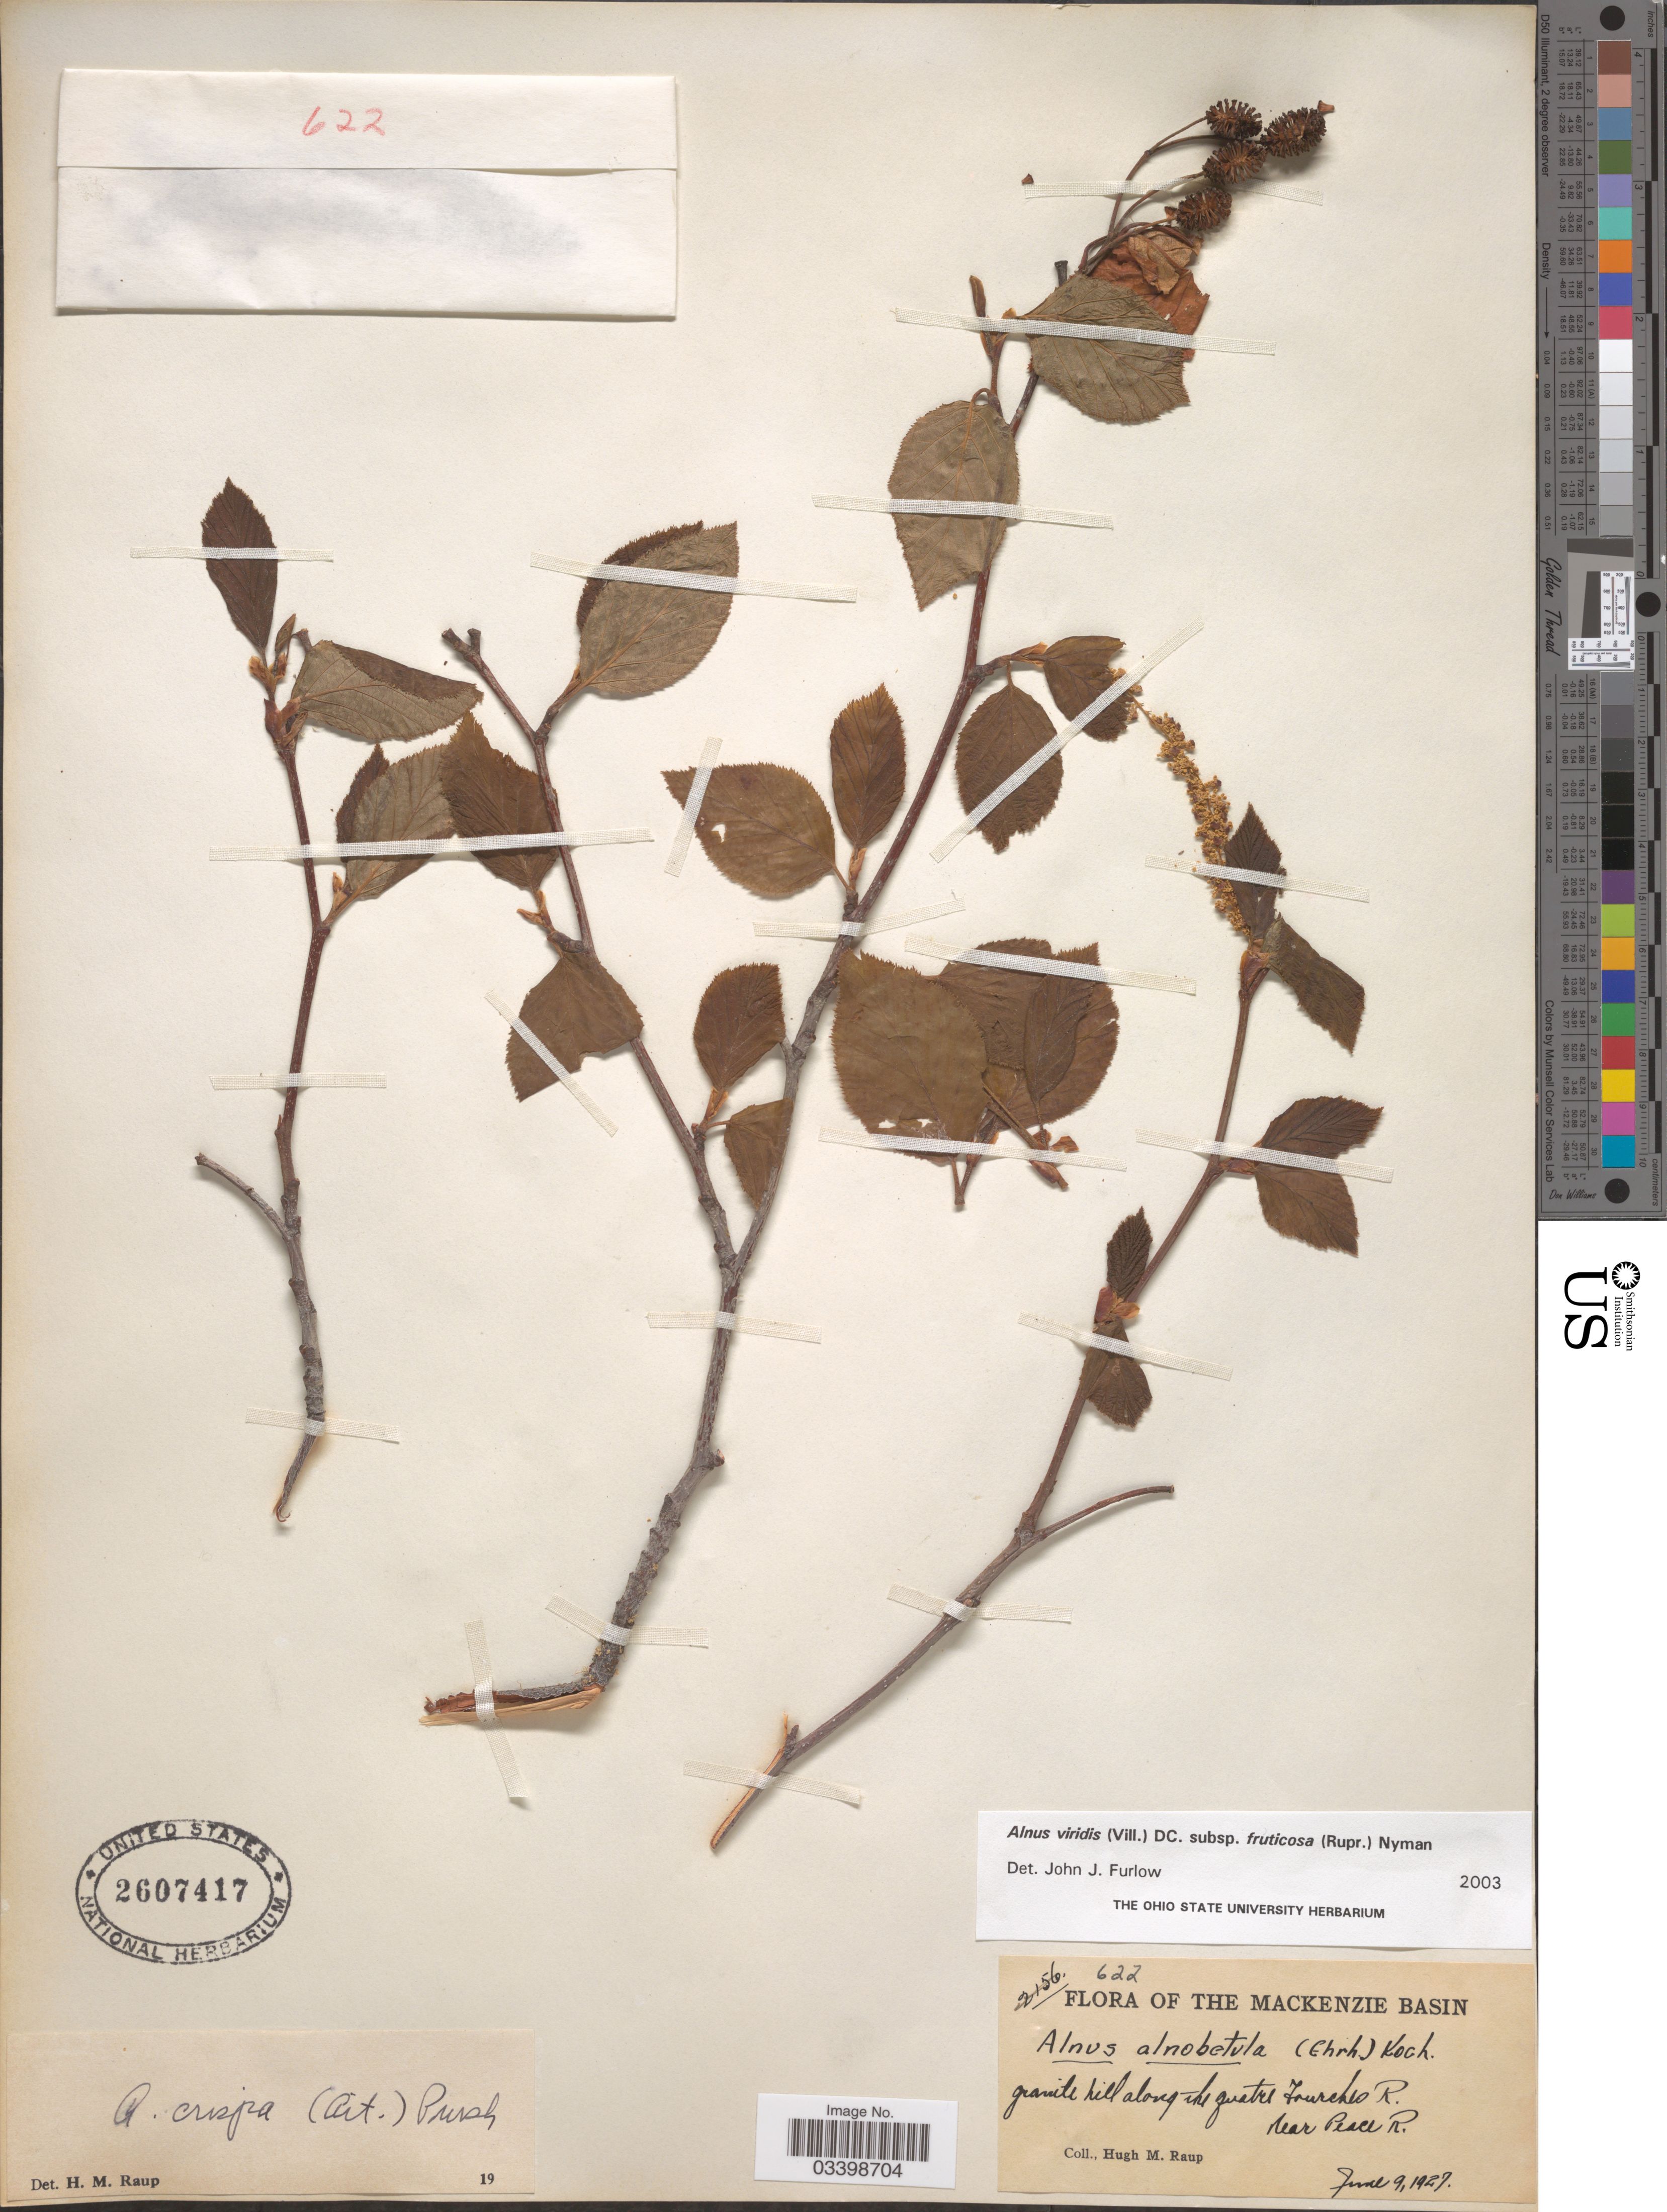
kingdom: Plantae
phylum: Tracheophyta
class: Magnoliopsida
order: Fagales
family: Betulaceae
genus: Alnus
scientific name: Alnus viridis subsp. fruticosa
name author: (Rupr.) Nyman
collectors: H. Raup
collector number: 622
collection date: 1927-06-09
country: Canada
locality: The Mackenzie Basin. Granite hill along the quatre Fourches R. near Peace R.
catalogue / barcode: US 2607417